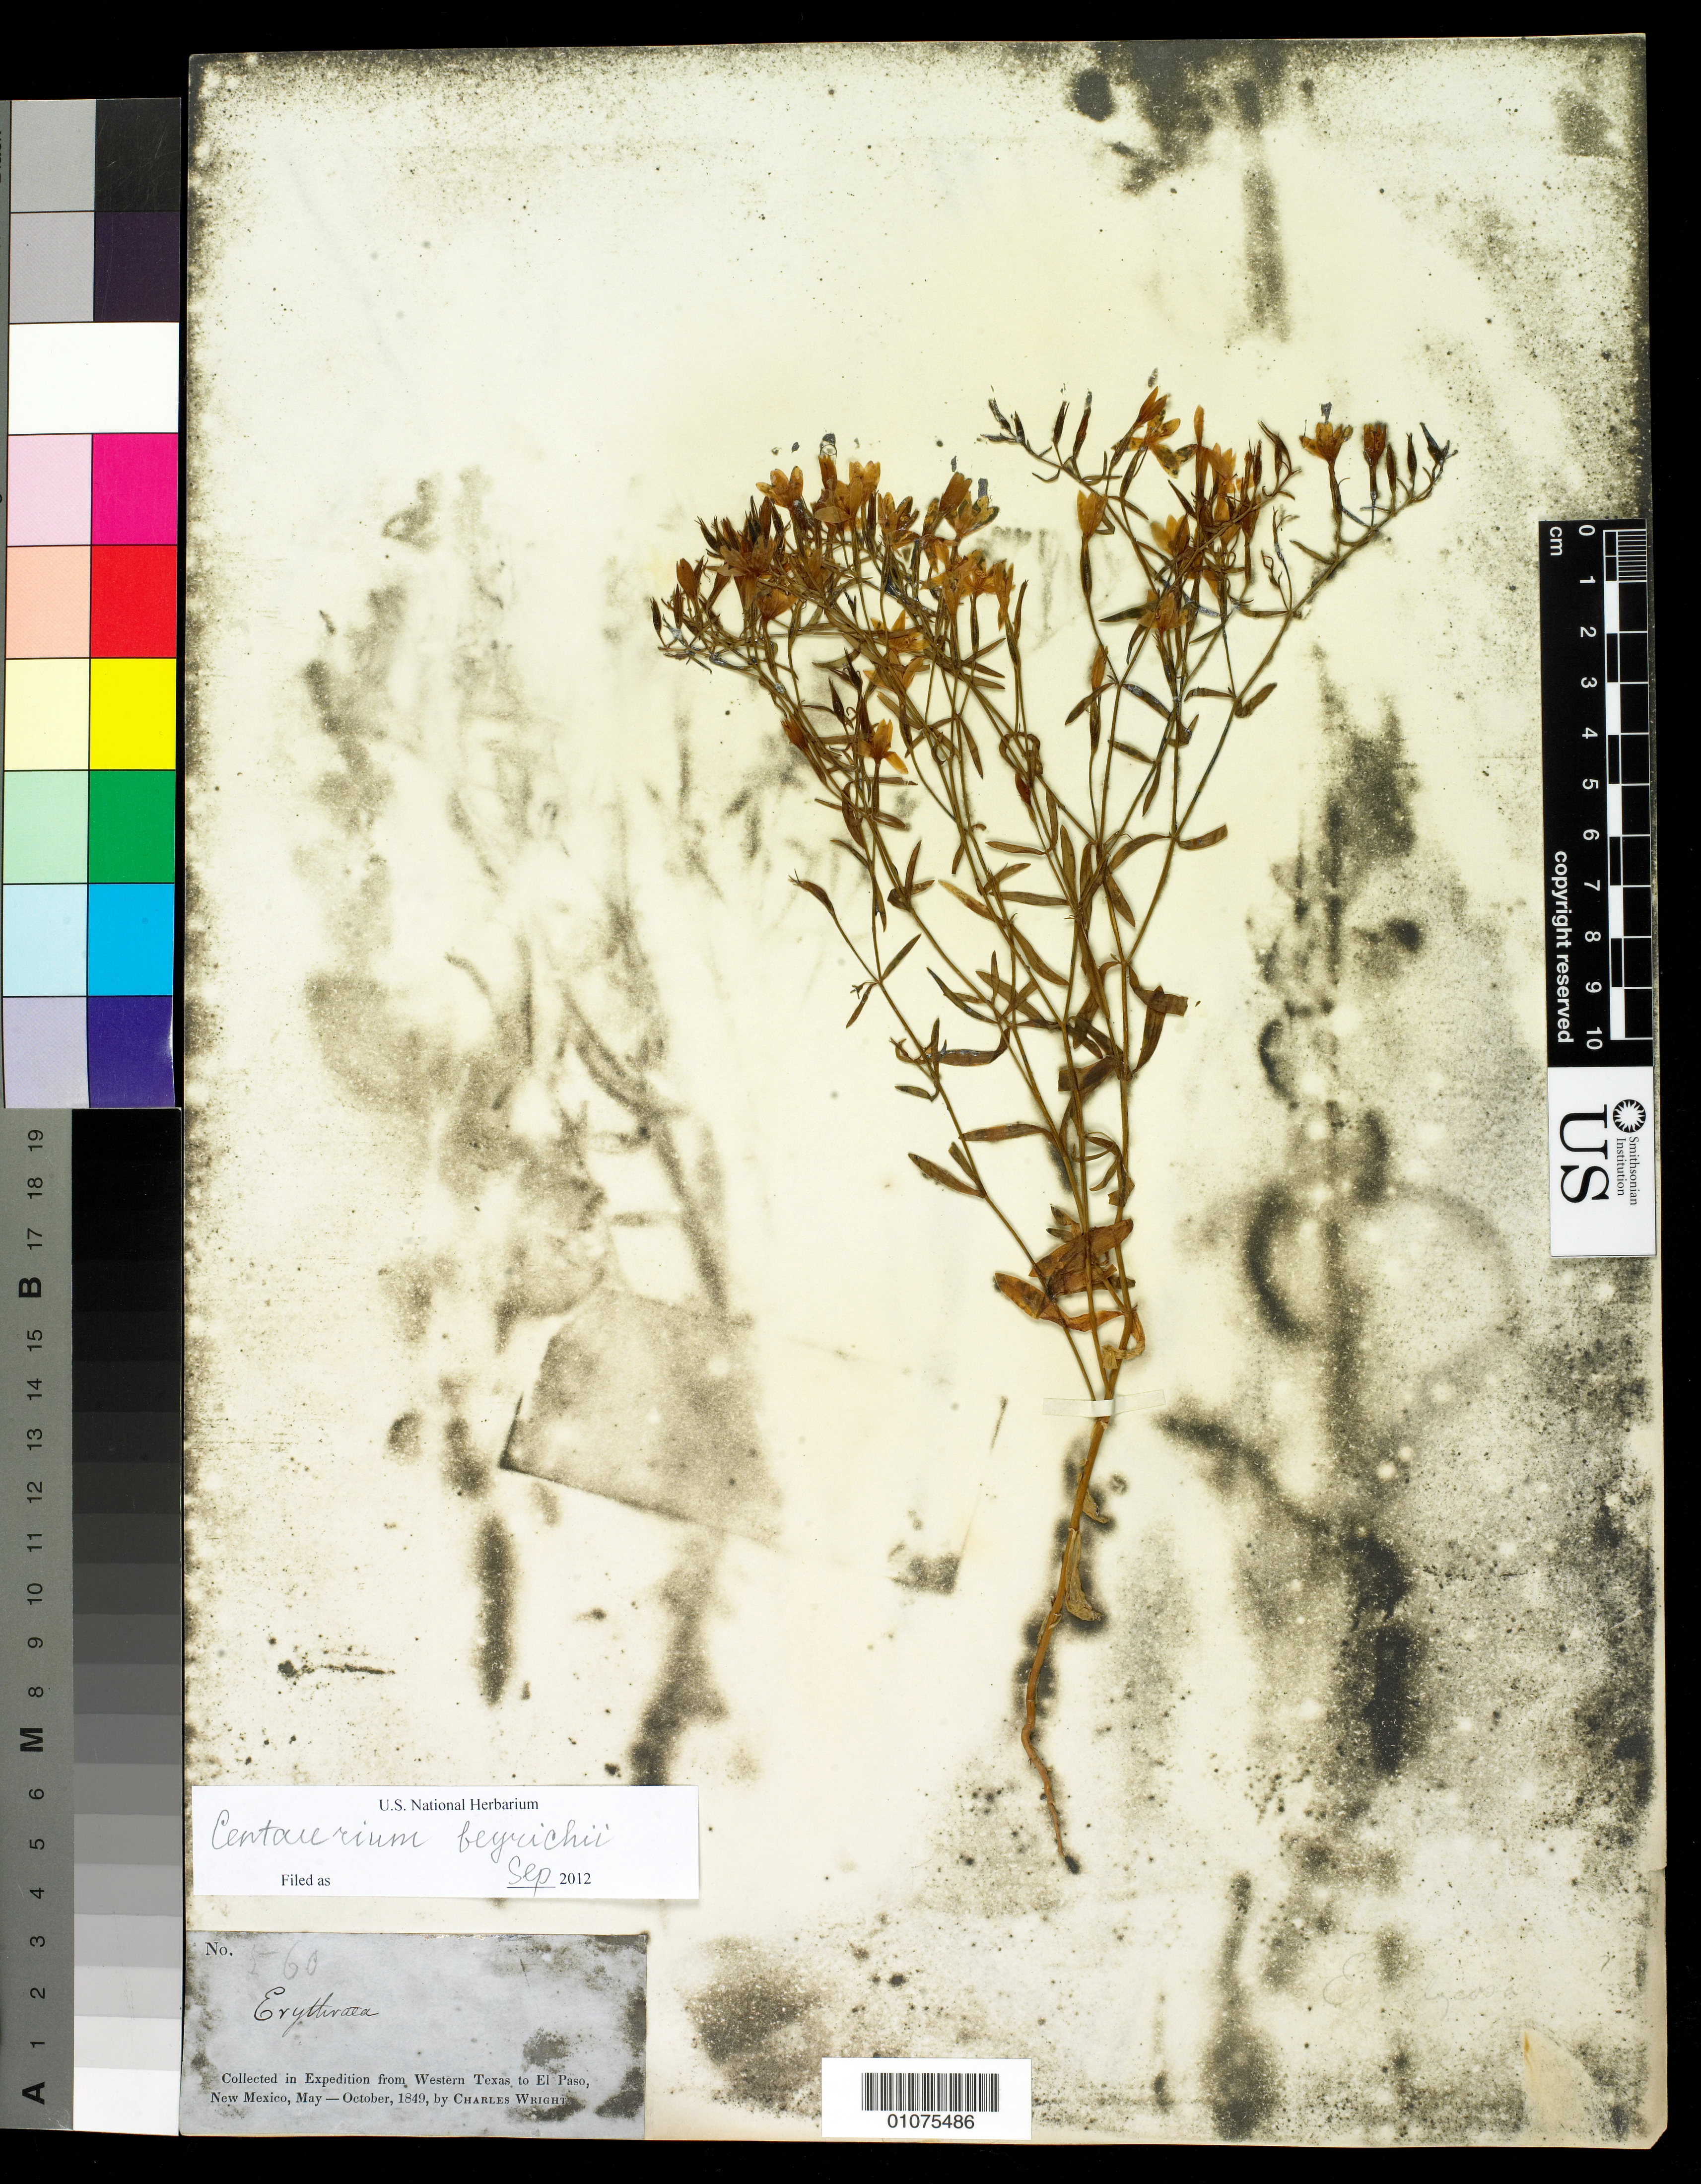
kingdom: Plantae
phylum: Tracheophyta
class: Magnoliopsida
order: Gentianales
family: Gentianaceae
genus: Centaurium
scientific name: Centaurium beyrichii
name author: (Torr.) B.L. Rob.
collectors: C. Wright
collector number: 560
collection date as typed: May 1849 to -- Oct 1849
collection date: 1849-05/1849-10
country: United States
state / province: New Mexico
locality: From Western Texas to El Paso, New Mexico